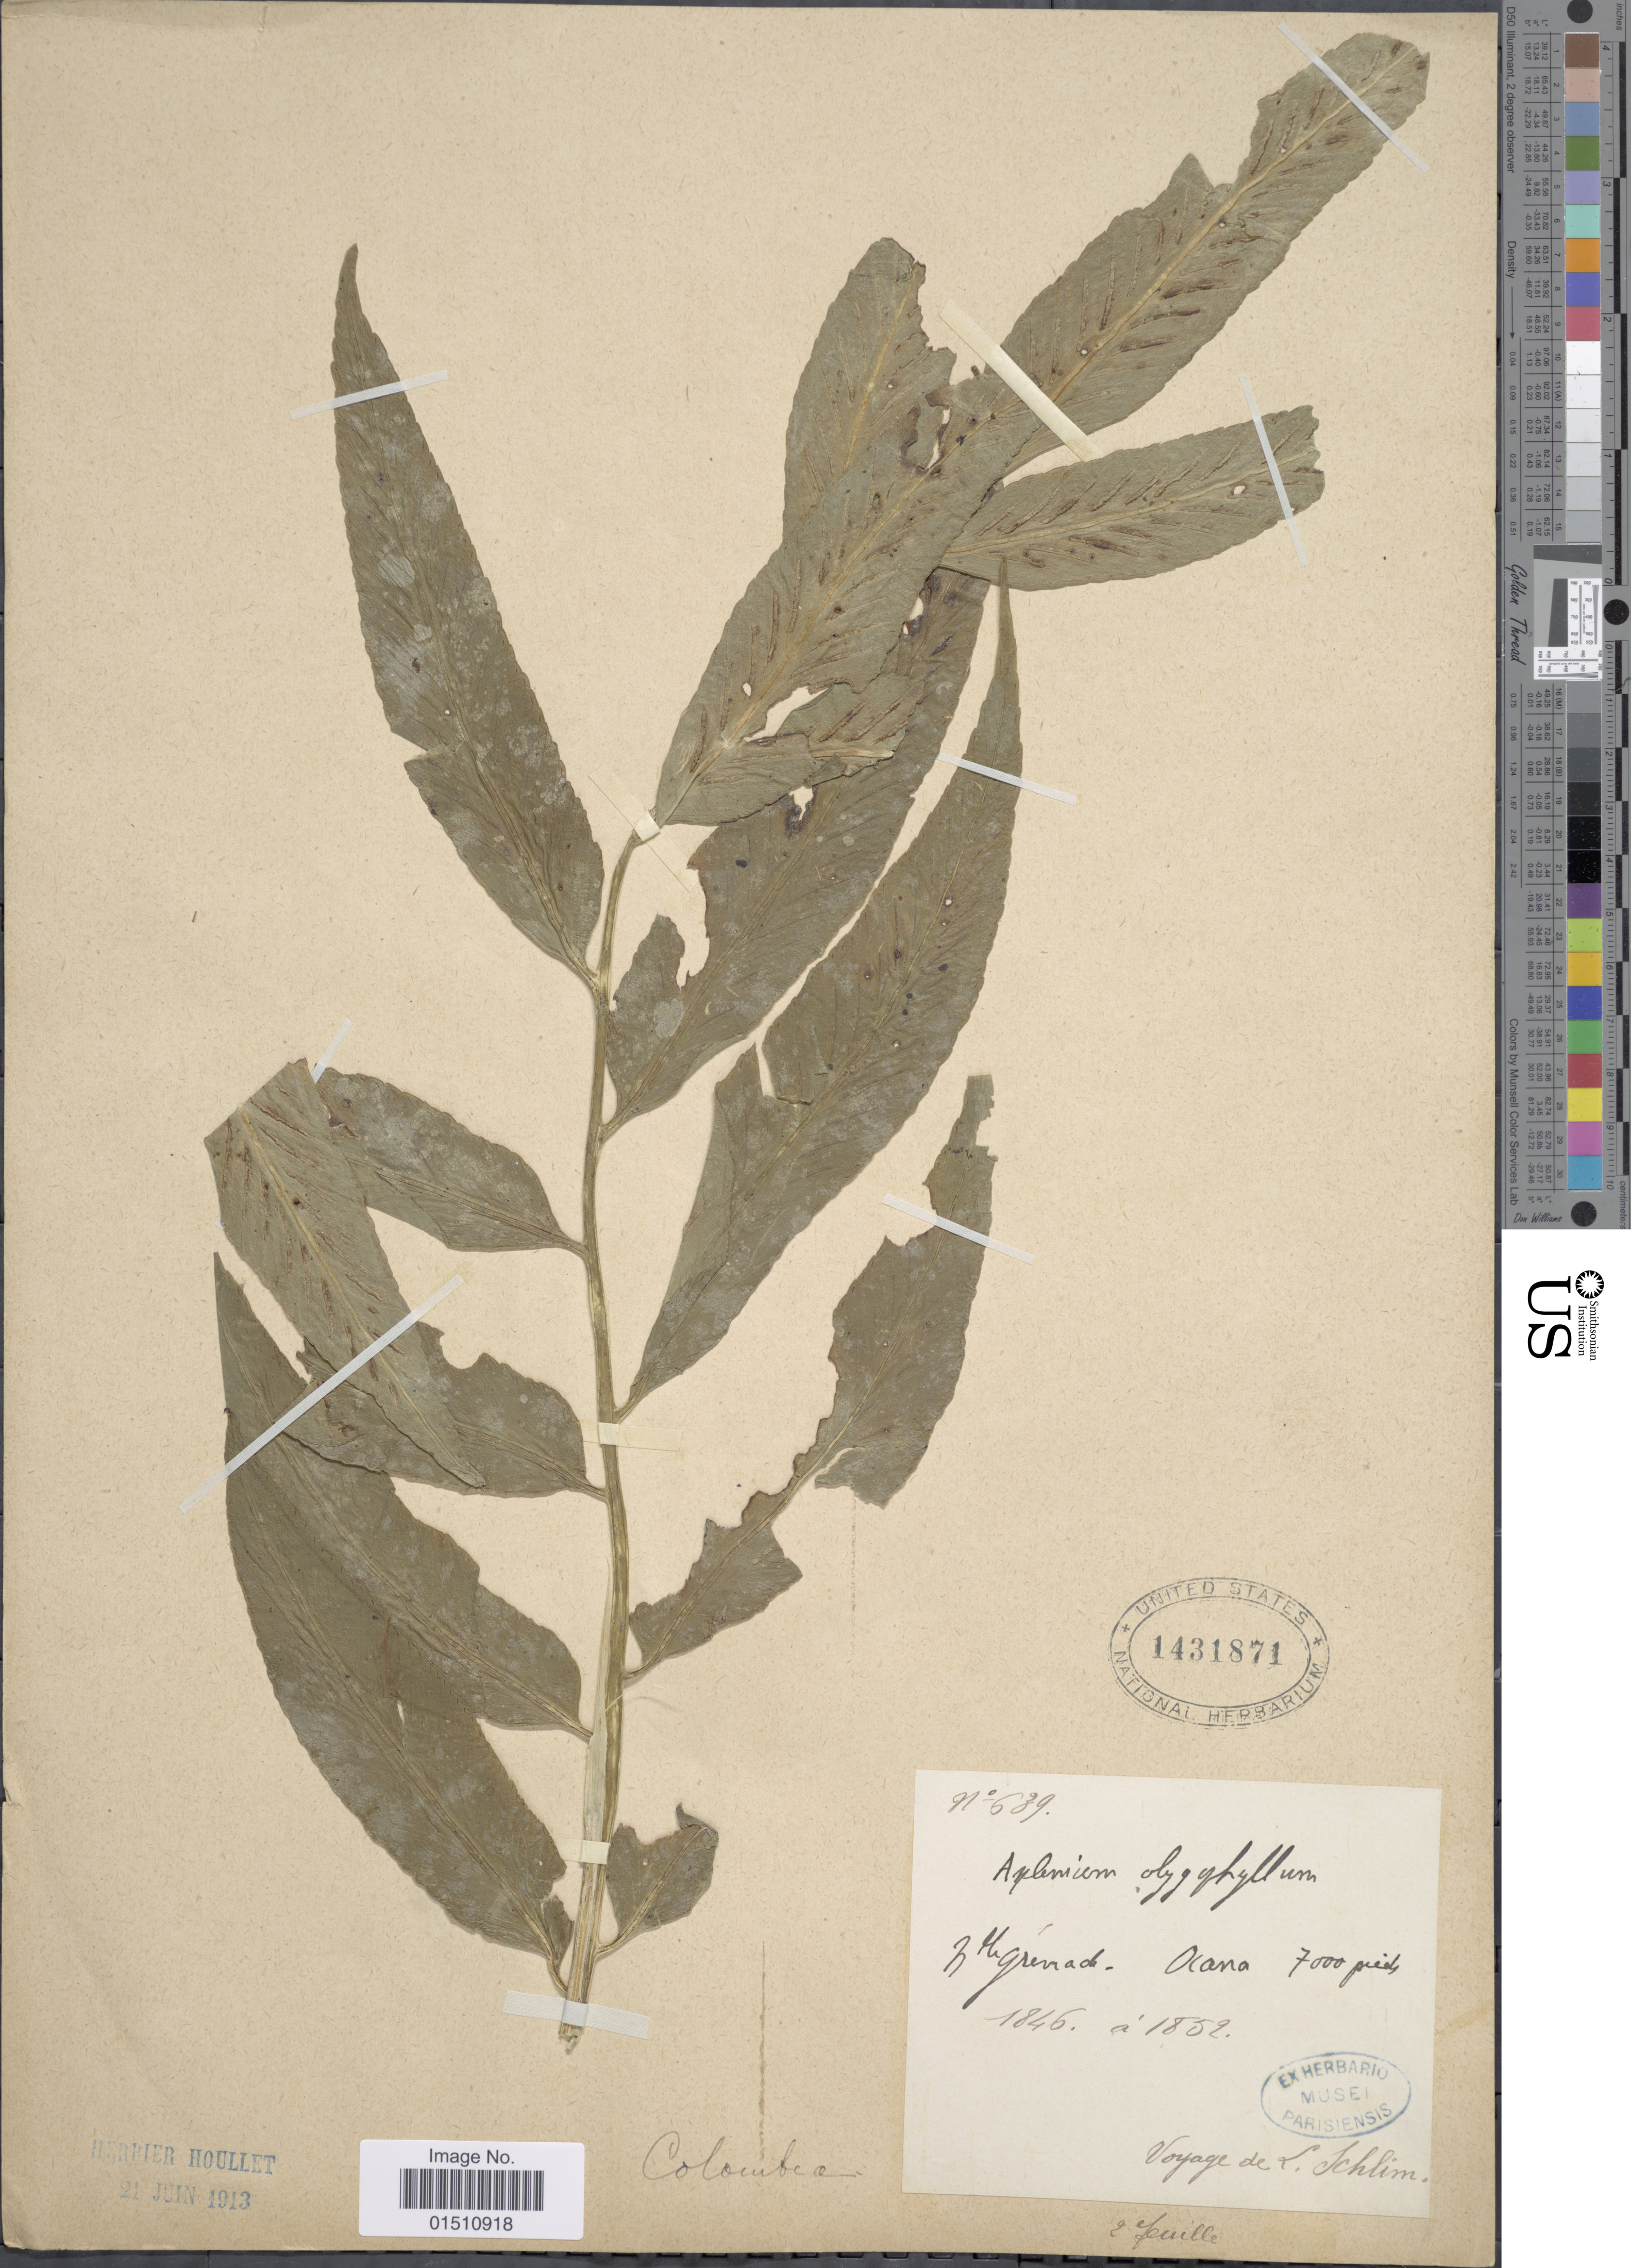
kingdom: Plantae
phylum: Tracheophyta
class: Polypodiopsida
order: Polypodiales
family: Aspleniaceae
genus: Asplenium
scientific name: Asplenium escragnollei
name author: Fée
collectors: L. Schlim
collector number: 539*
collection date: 1846/1852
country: Colombia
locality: Nlle Grenada, Ocana.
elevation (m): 2134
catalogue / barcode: US 1431871